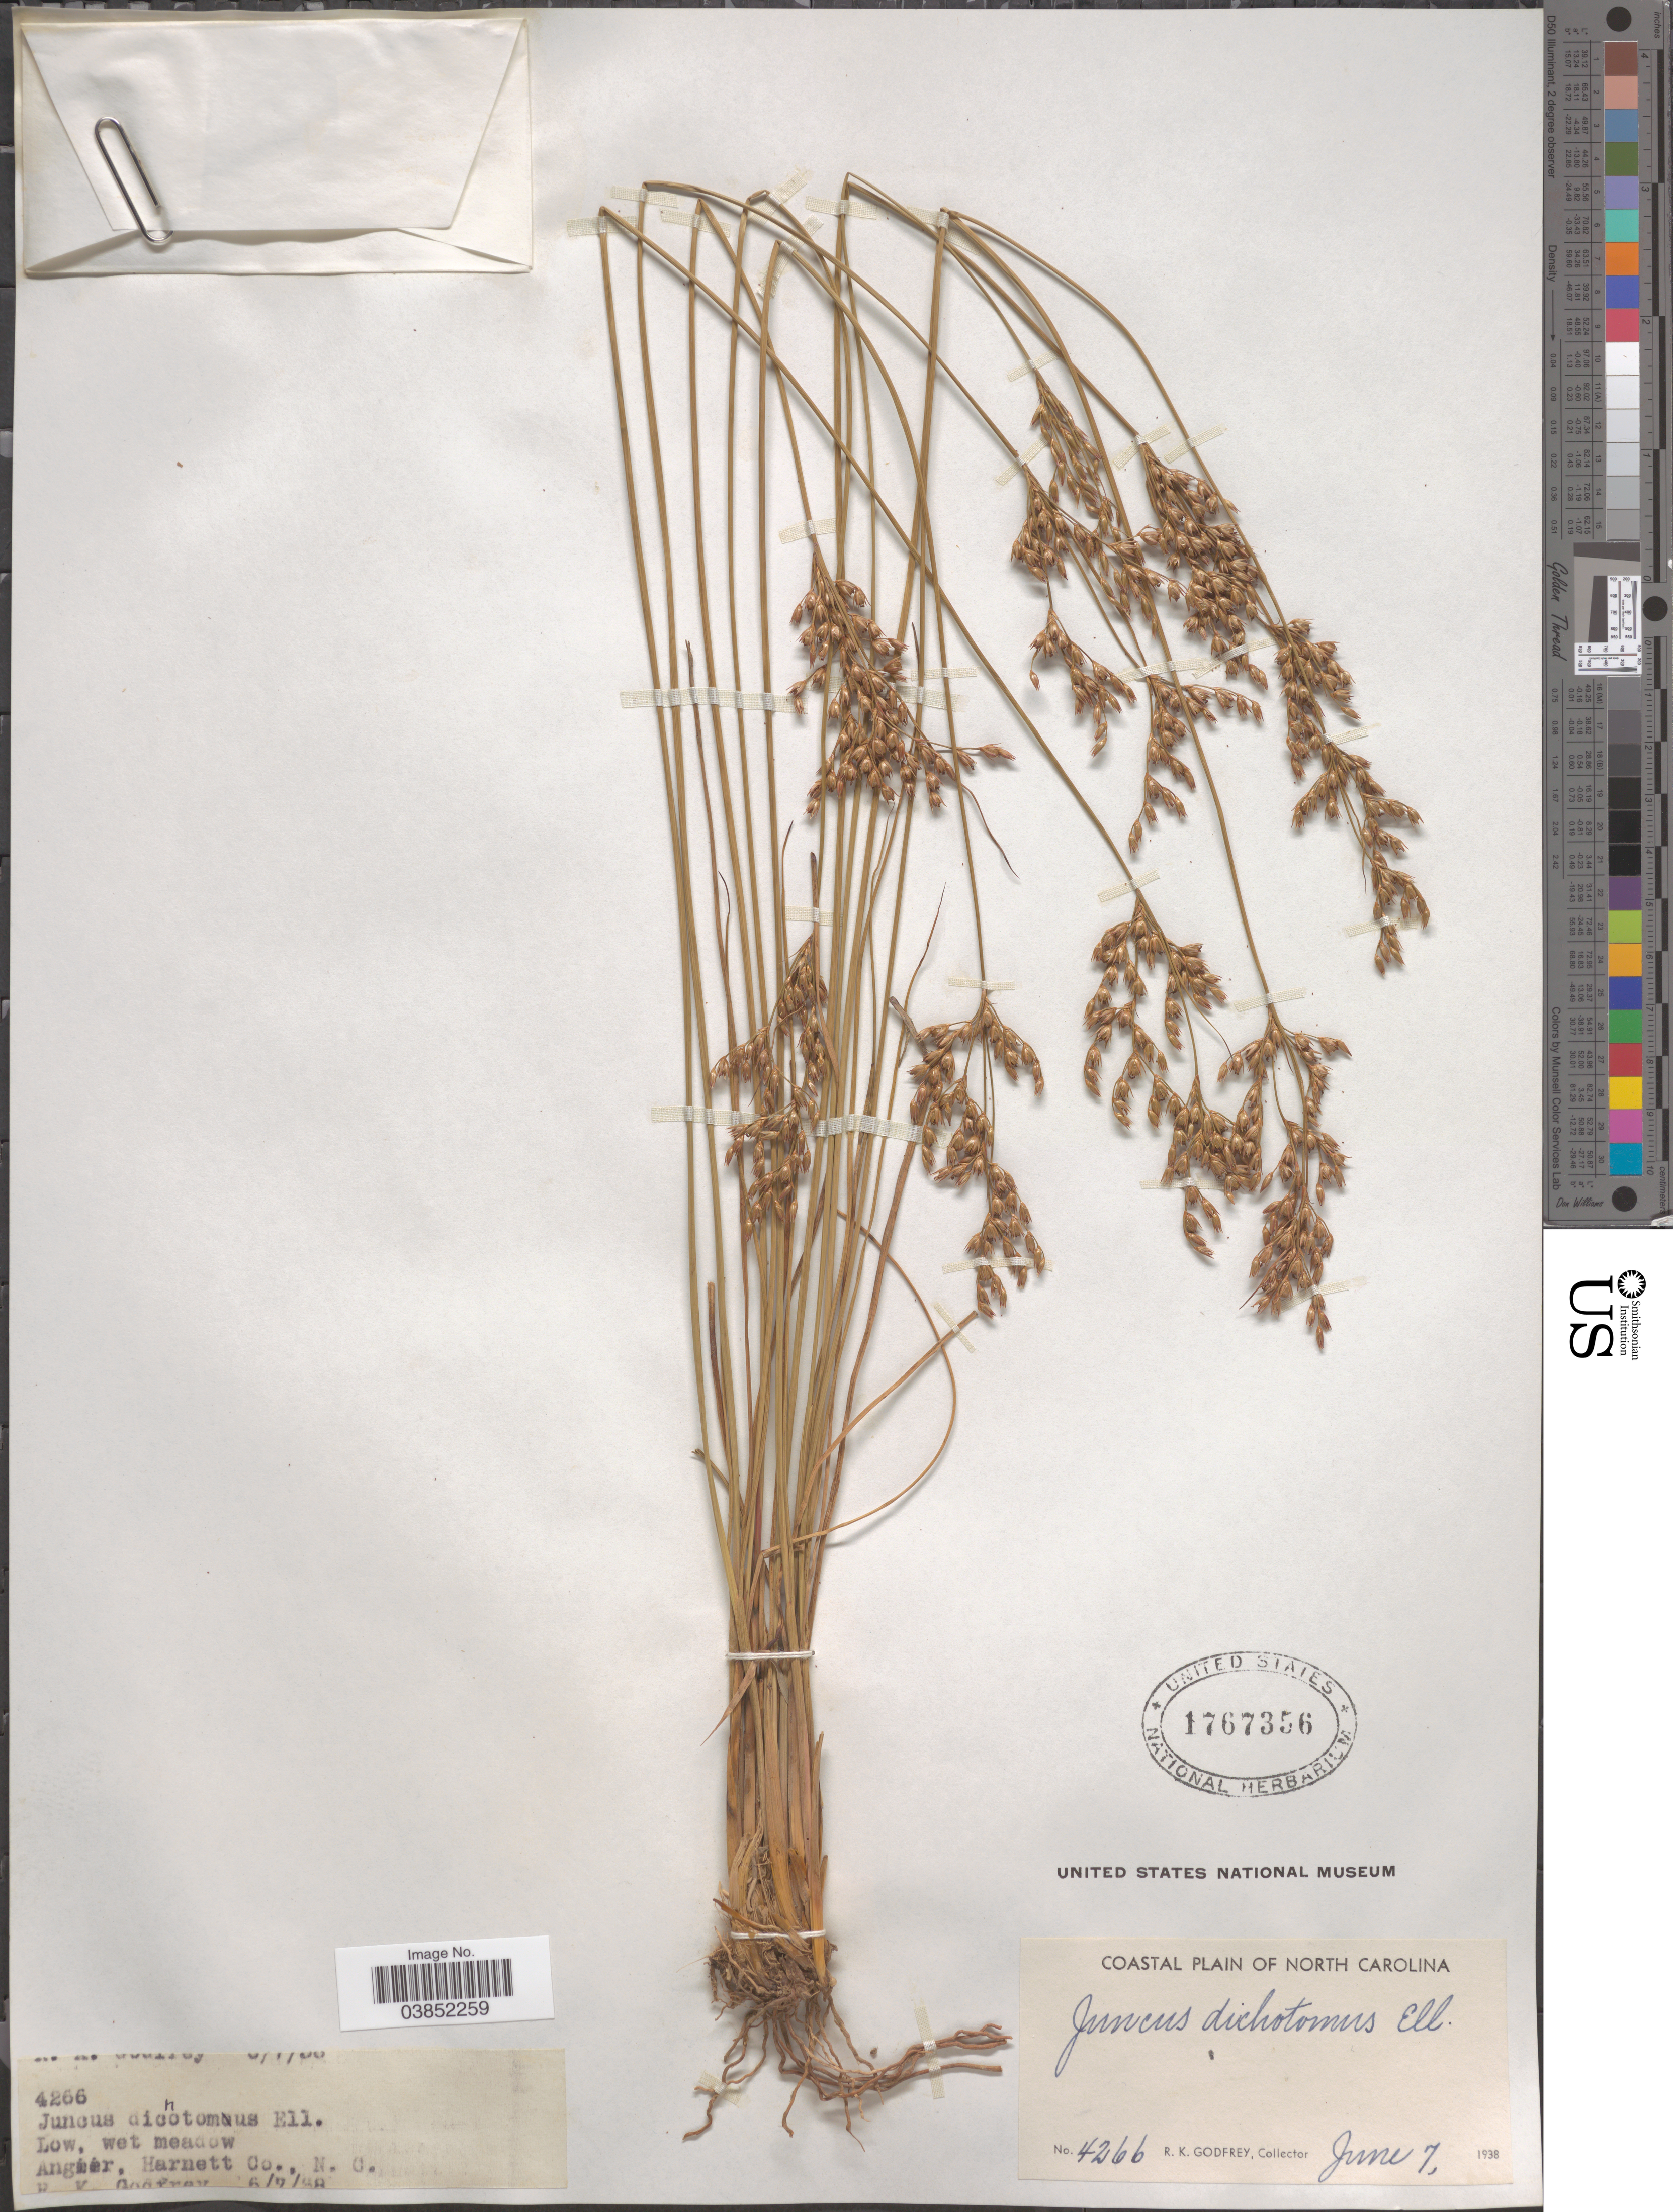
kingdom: Plantae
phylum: Tracheophyta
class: Liliopsida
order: Poales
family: Juncaceae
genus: Juncus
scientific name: Juncus dichotomus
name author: Elliott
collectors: R. K. Godfrey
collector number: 4266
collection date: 1938-06-07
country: United States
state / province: North Carolina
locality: Coastal Plain of North Carolina. Angier, Harnett Co.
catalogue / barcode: US 1767356